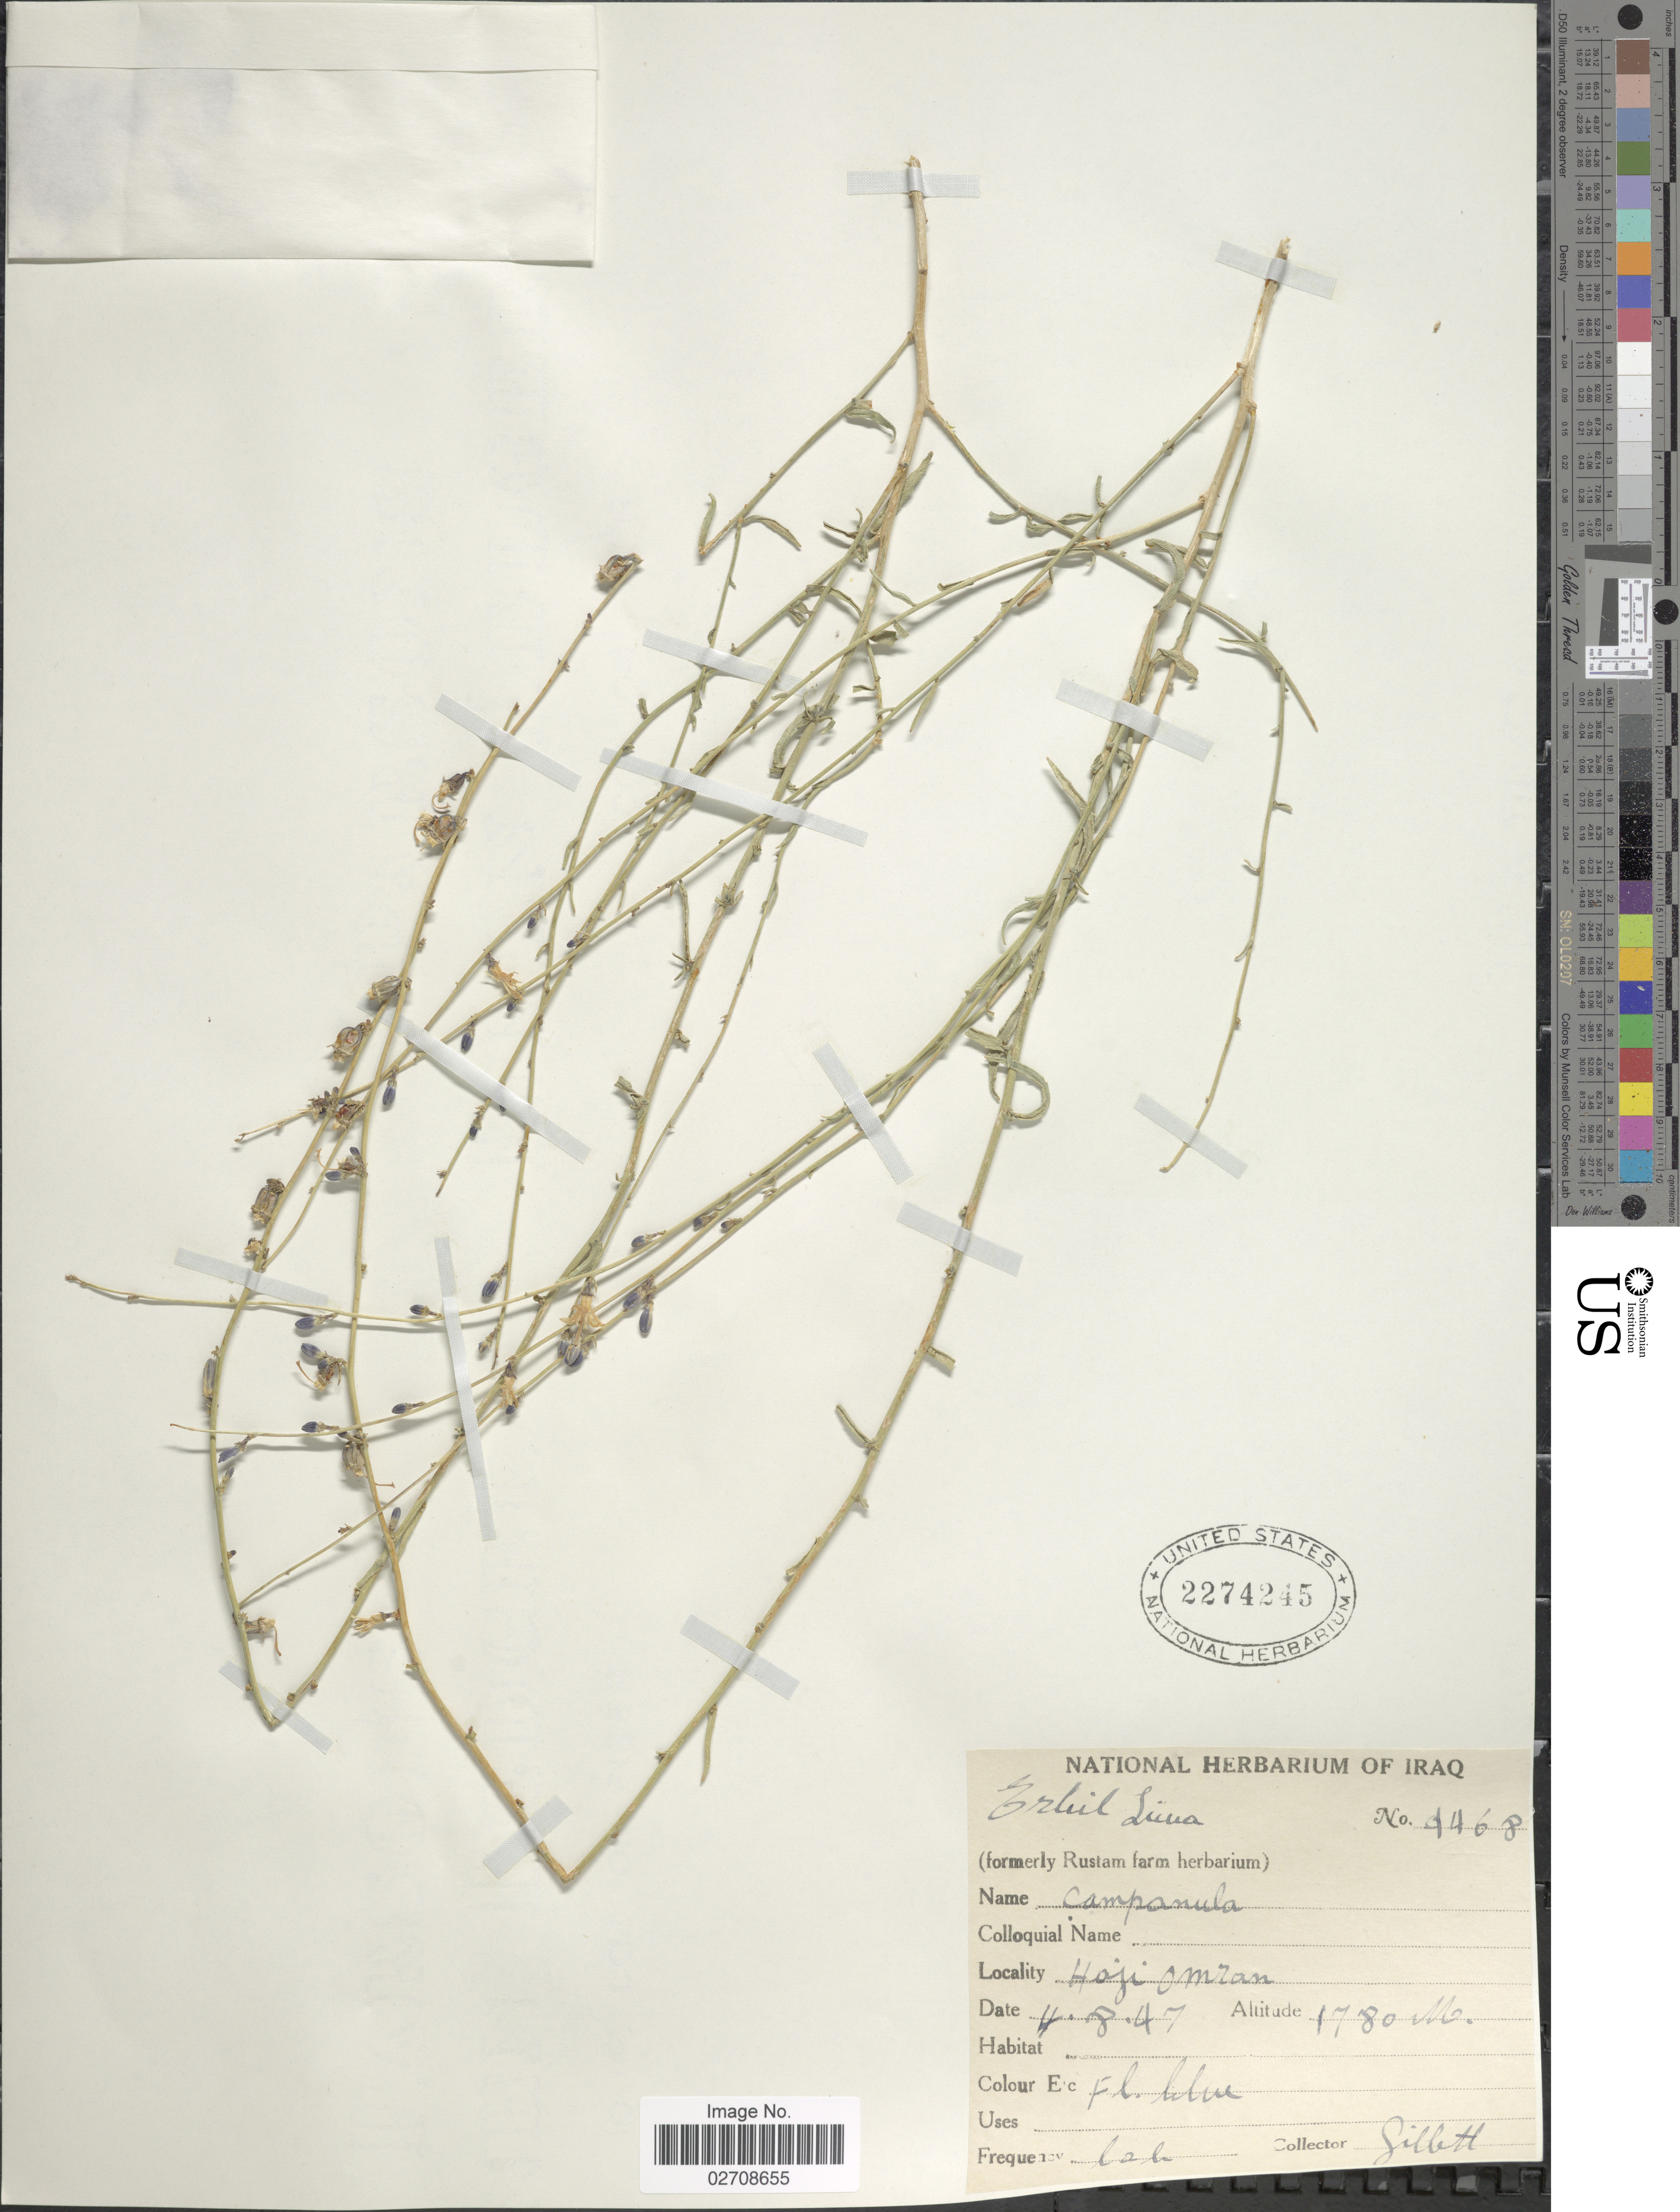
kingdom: Plantae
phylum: Tracheophyta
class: Magnoliopsida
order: Asterales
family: Campanulaceae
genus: Campanula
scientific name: Campanula sp.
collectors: Gillett, --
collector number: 9468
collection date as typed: Transcribed d/m/y: 4/8/47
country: Iraq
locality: Hoji Omran, Erbil Liwa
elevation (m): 1780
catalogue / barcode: US 2274245